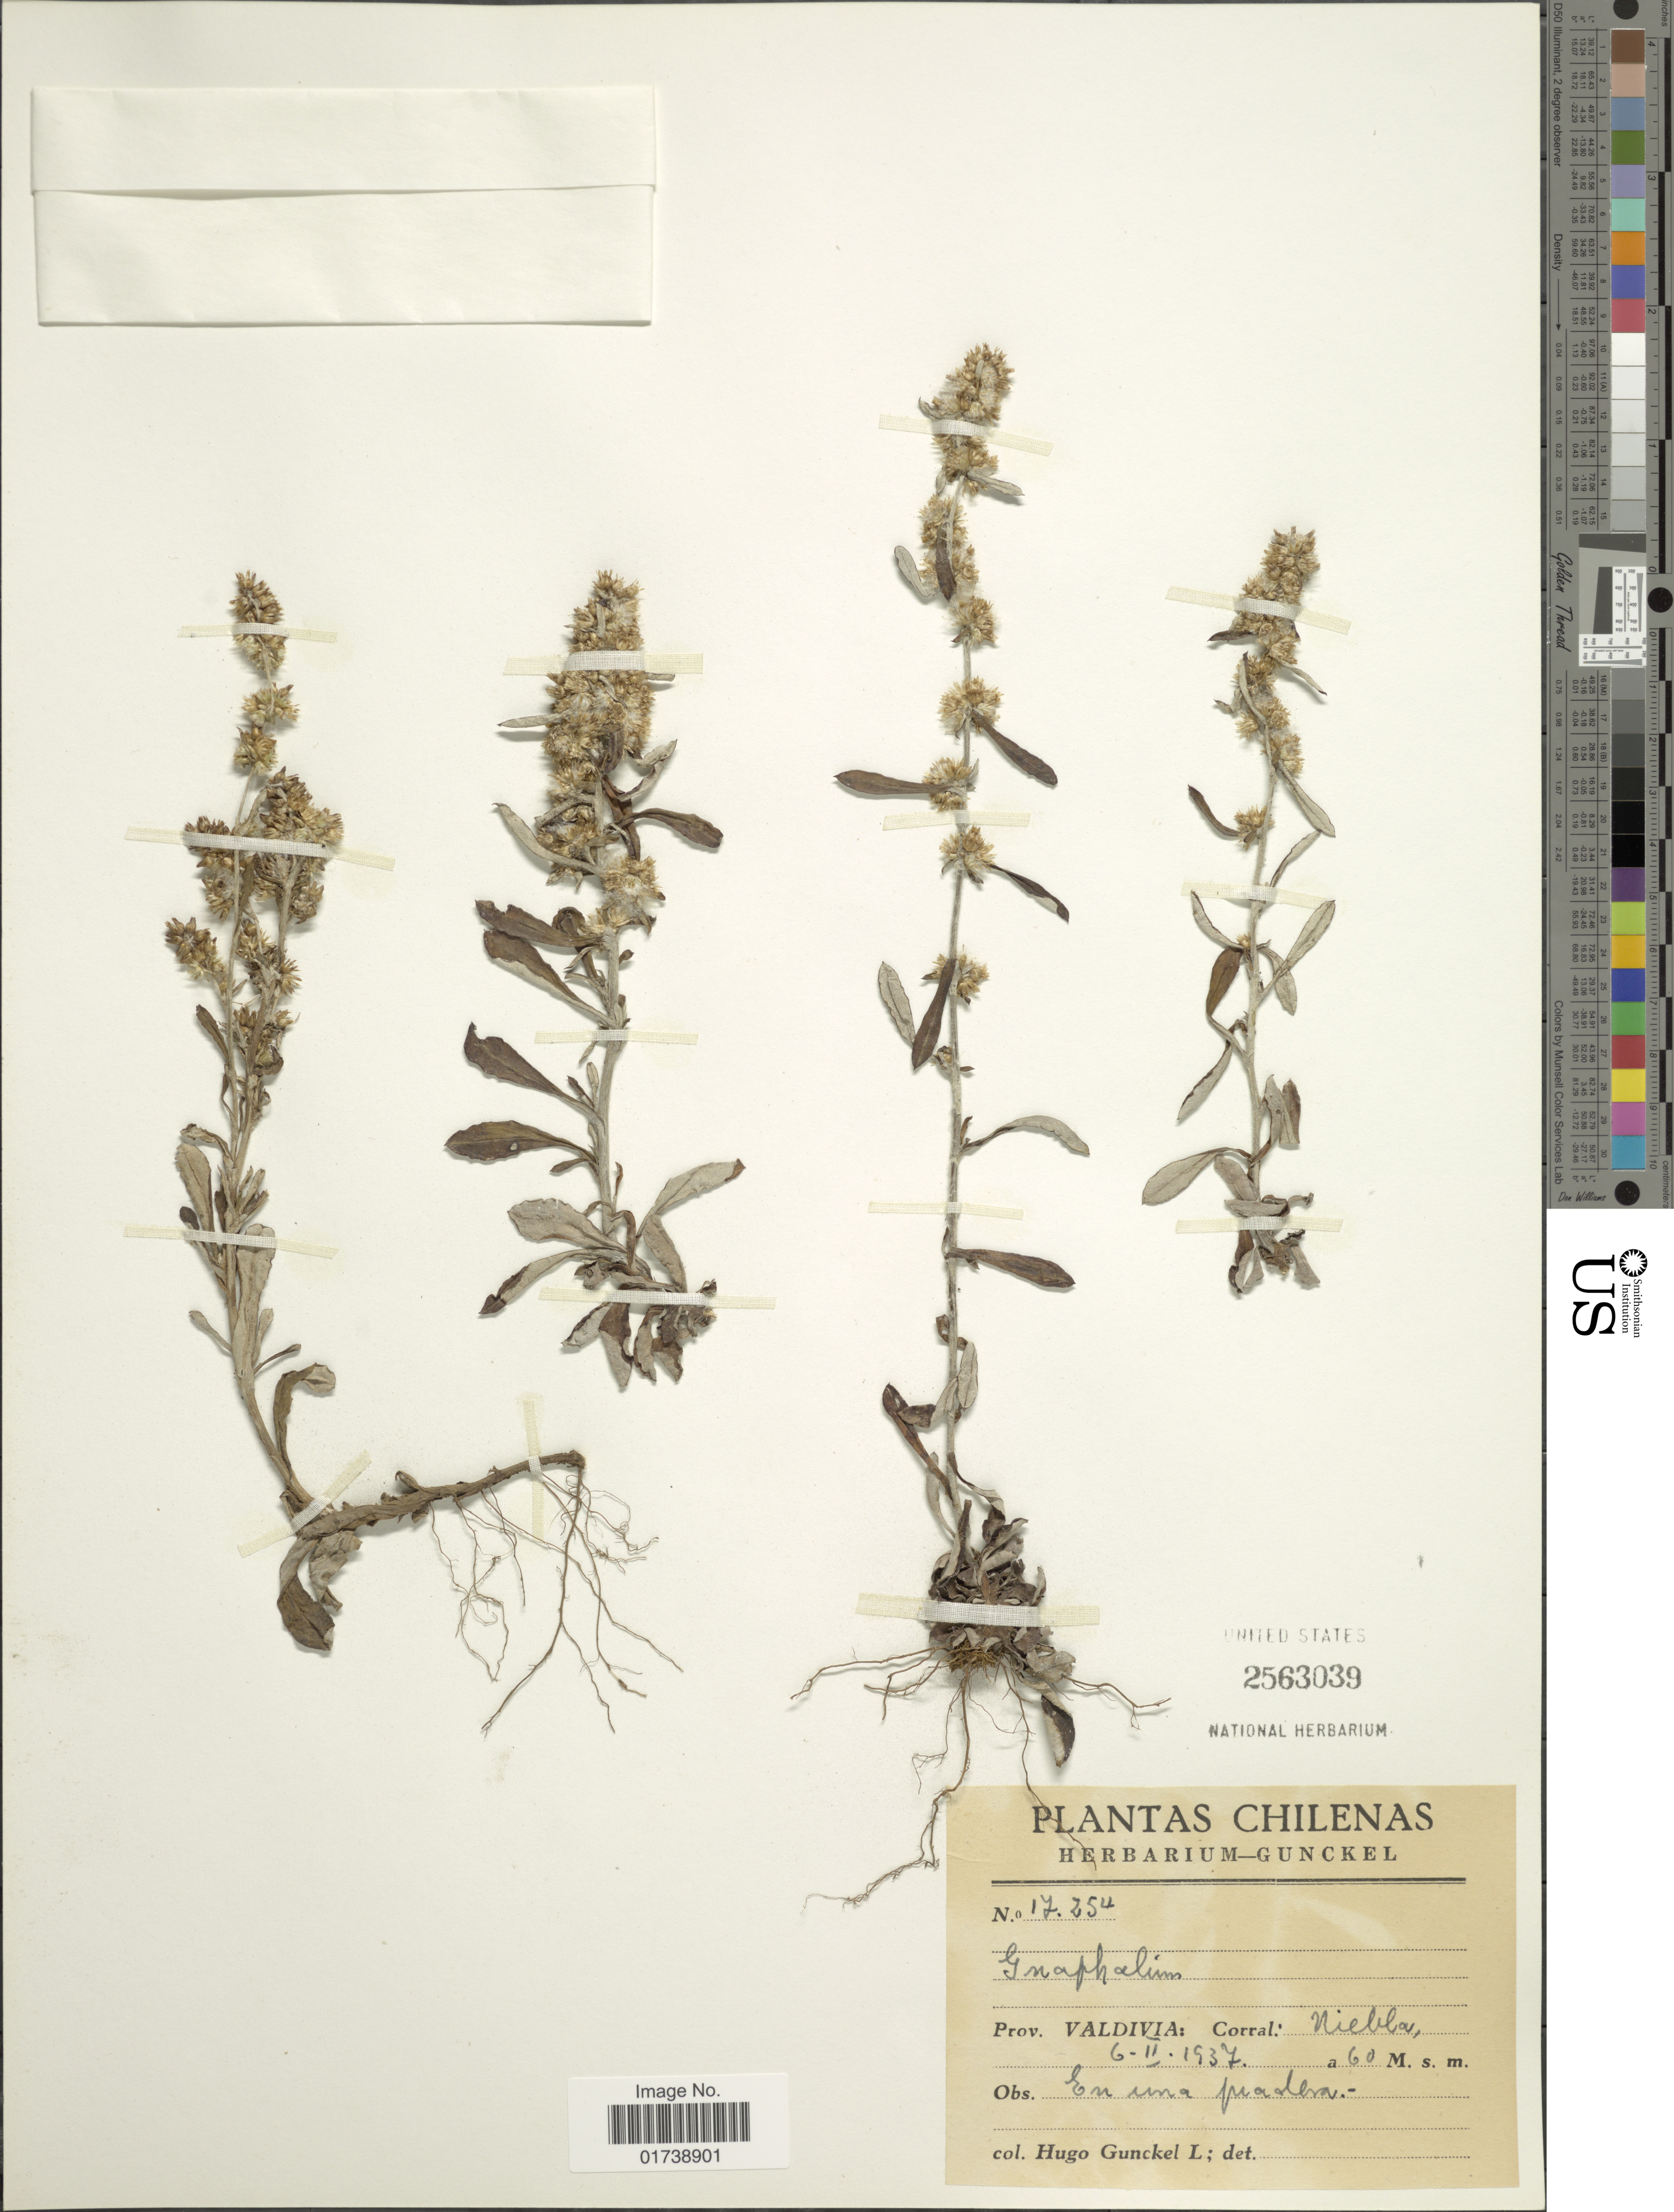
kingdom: Plantae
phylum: Tracheophyta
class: Magnoliopsida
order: Asterales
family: Asteraceae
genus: Gamochaeta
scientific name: Gamochaeta sp.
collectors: H. Gunckel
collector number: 17254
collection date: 1937-02-06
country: Chile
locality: Prov. Valdivia, Corral : Niebla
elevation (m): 60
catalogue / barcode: US 2563039